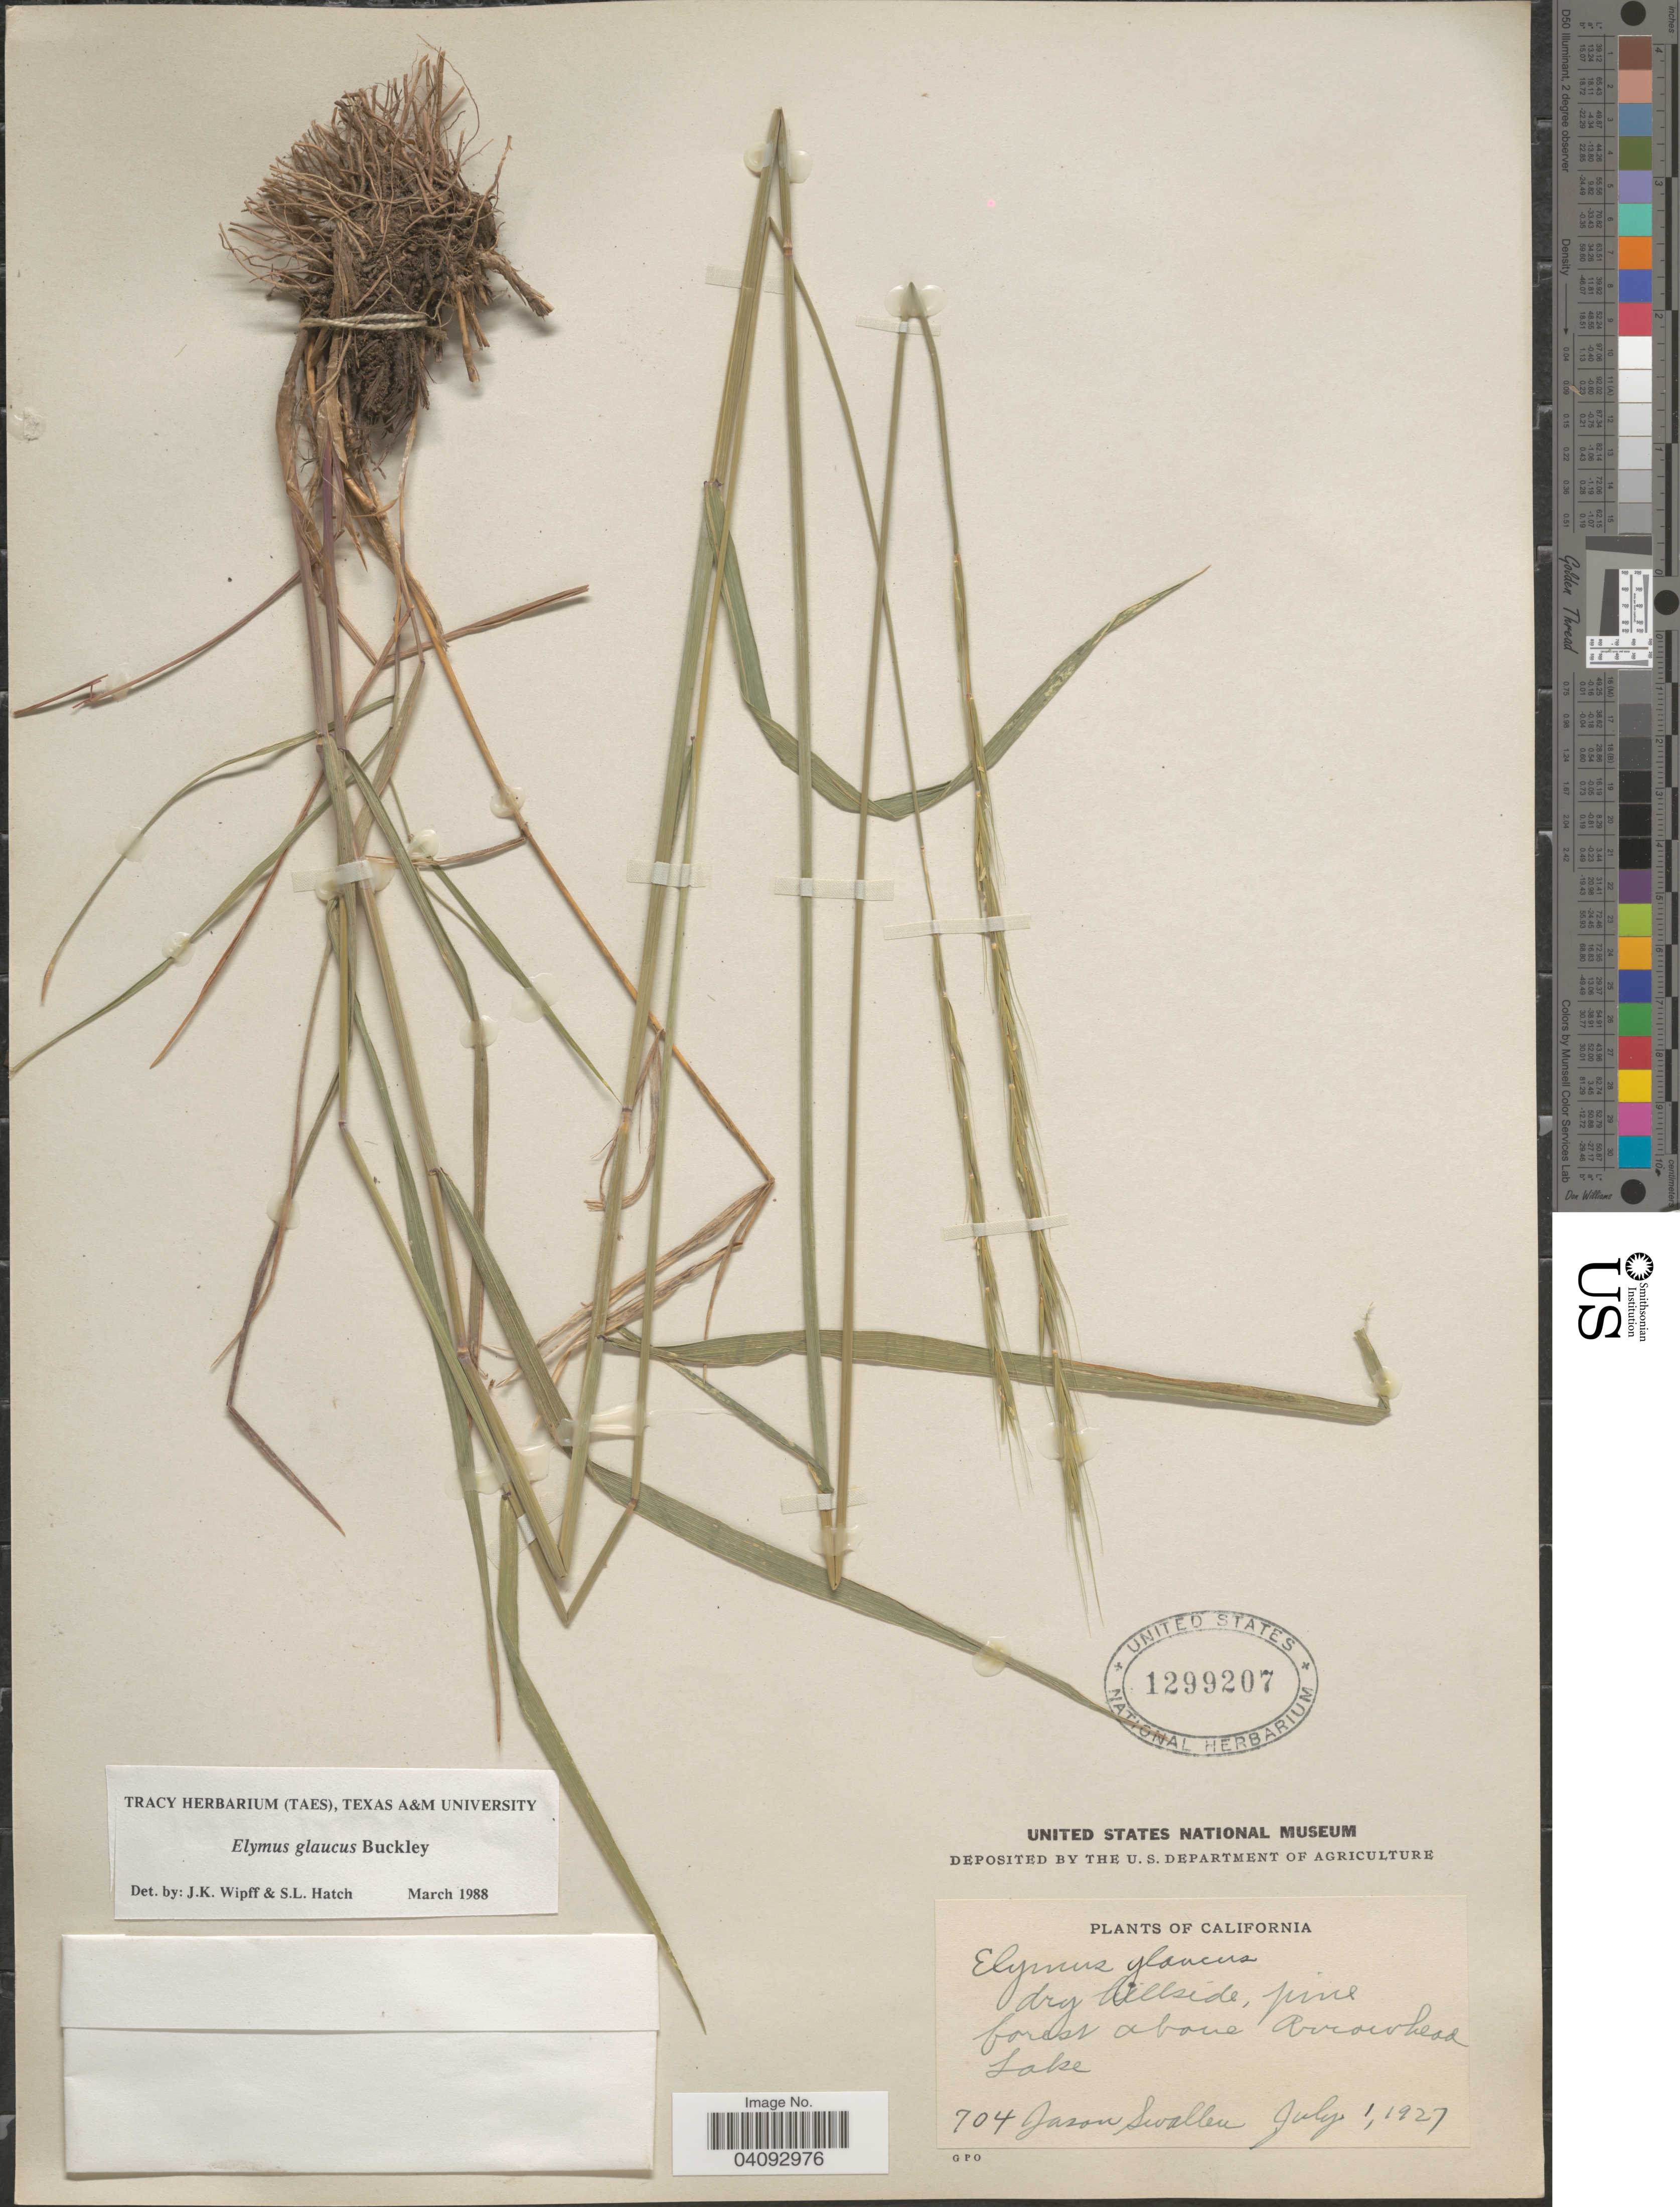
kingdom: Plantae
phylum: Tracheophyta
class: Liliopsida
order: Poales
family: Poaceae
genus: Elymus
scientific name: Elymus glaucus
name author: Buckley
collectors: J. R. Swallen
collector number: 704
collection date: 1927-07-01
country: United States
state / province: California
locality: Dry hillside, pine forest above Arrowhead Lake.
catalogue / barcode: US 1299207